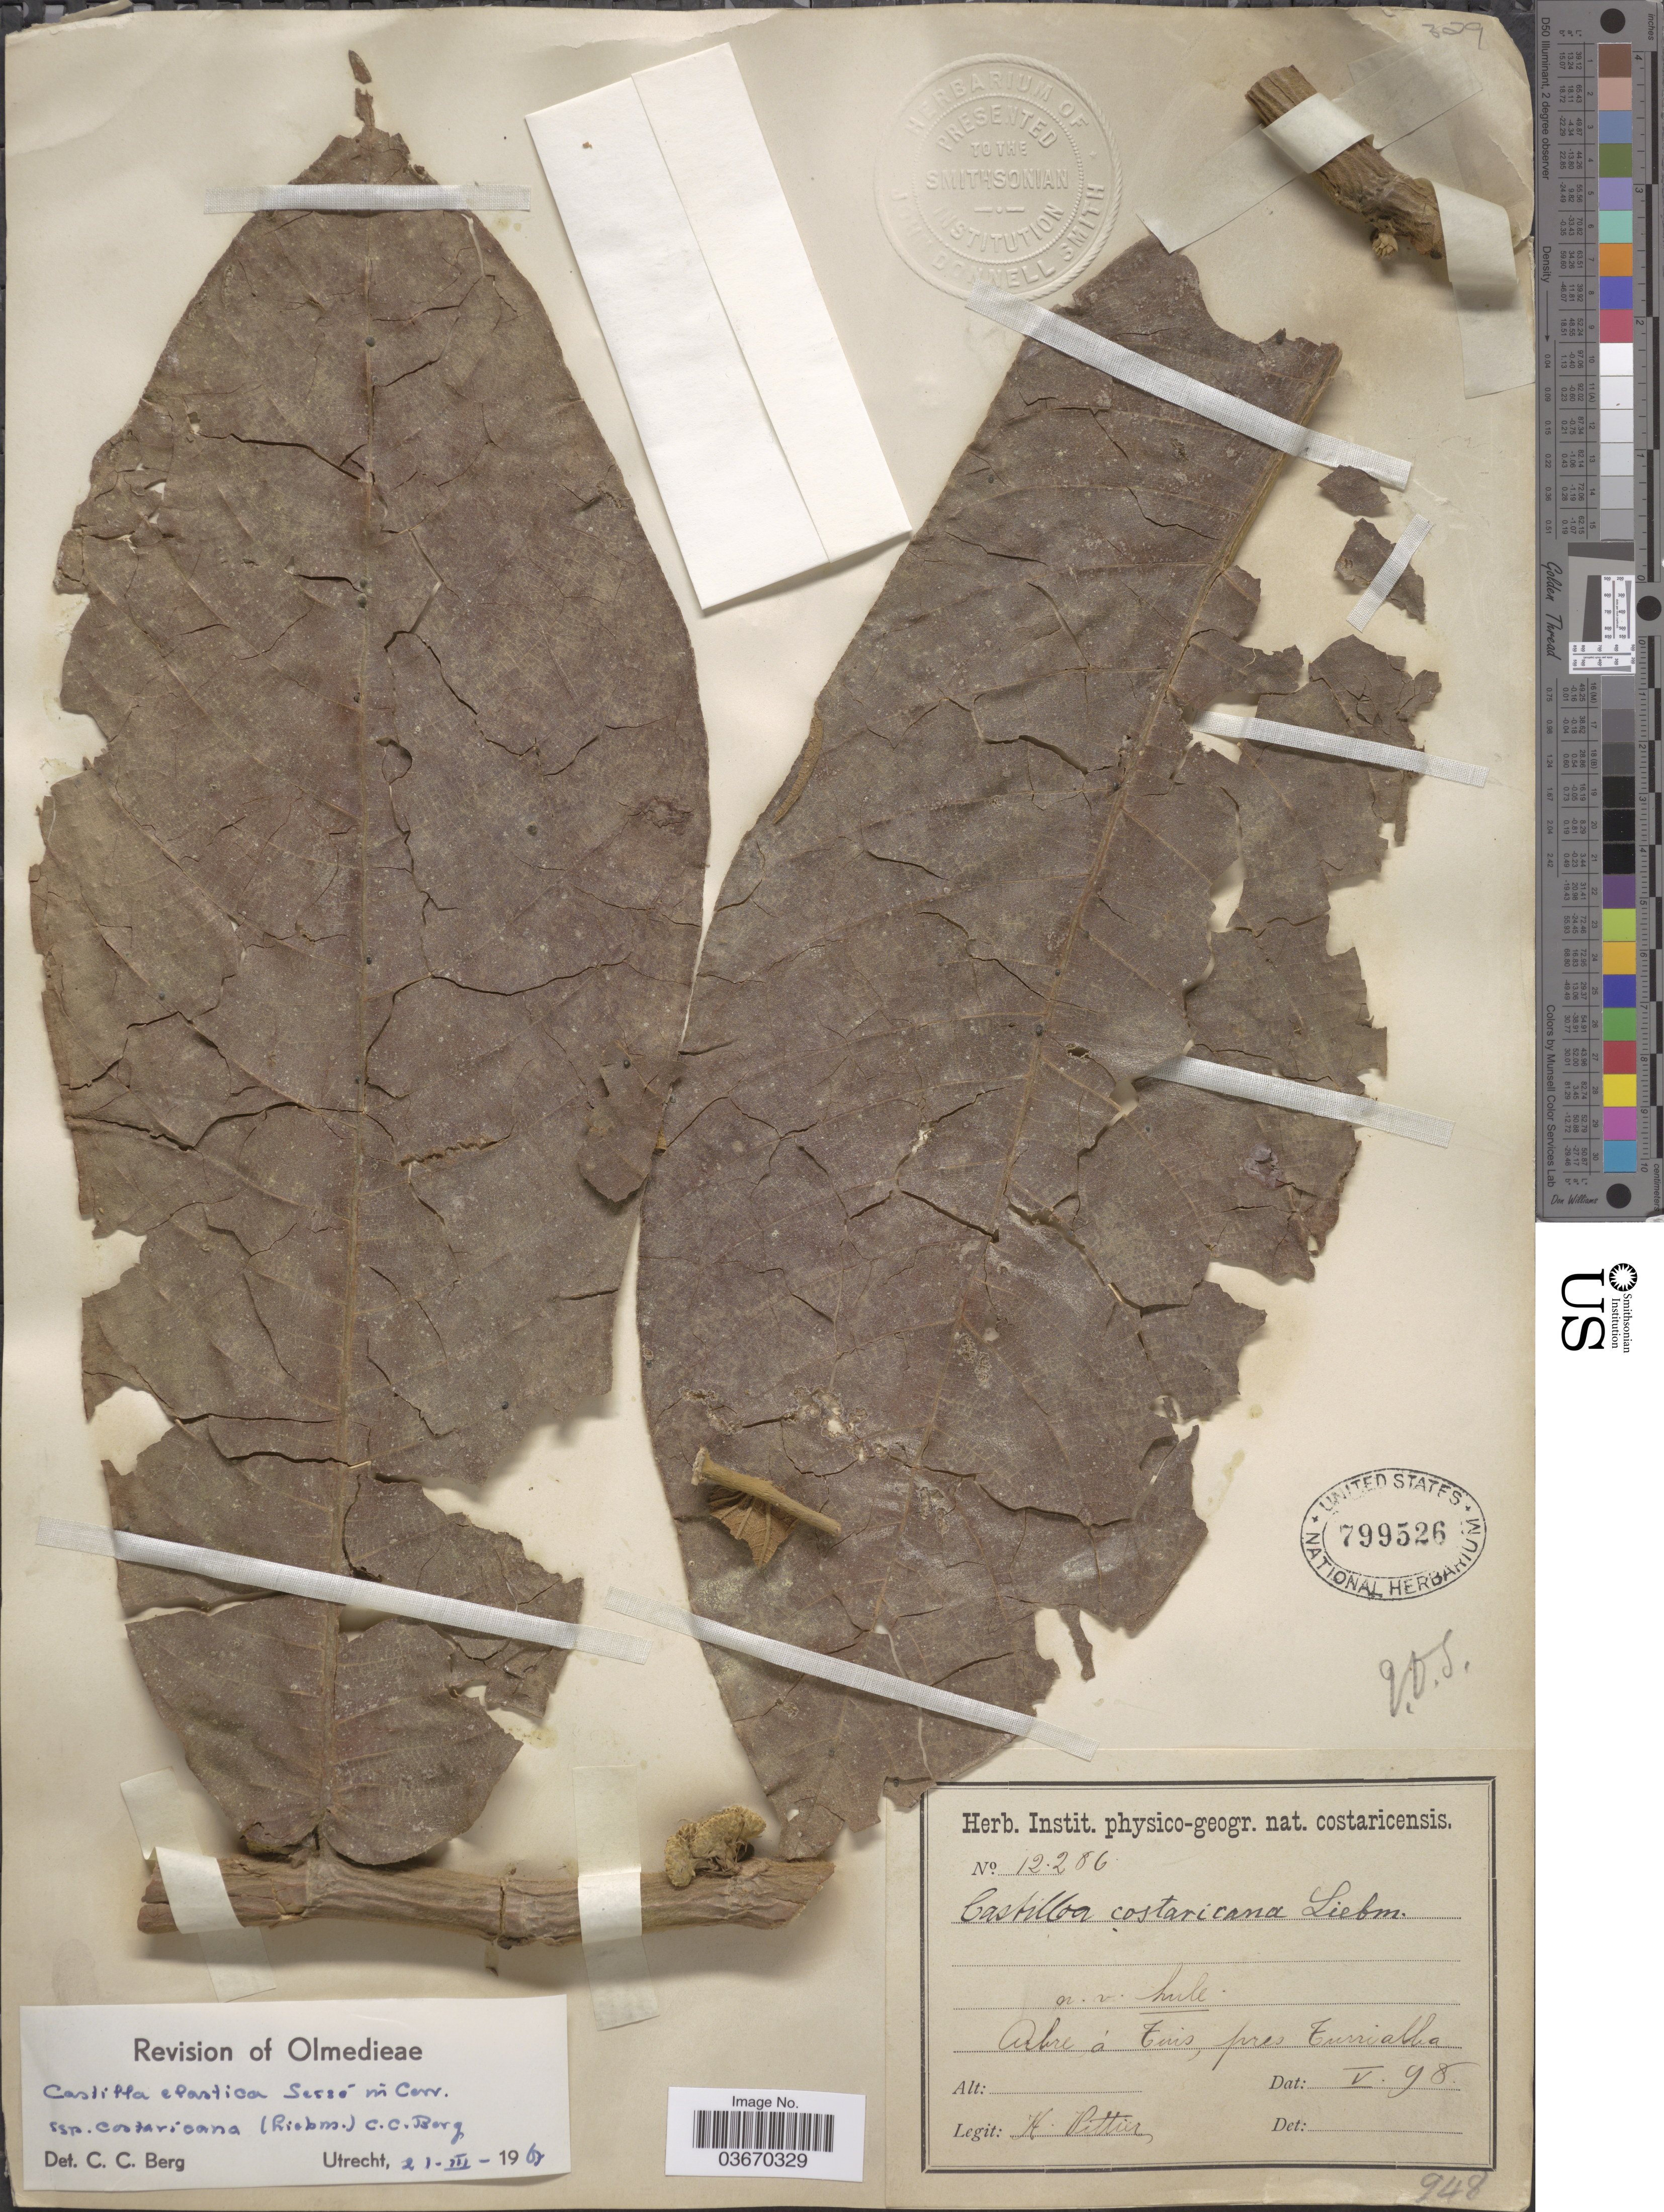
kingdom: Plantae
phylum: Tracheophyta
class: Magnoliopsida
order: Rosales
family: Moraceae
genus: Castilla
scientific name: Castilla elastica subsp. costaricana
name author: (Liebm.) C.C. Berg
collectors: H. F. Pittier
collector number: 12286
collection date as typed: Transcribed d/m/y: /5/98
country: Costa Rica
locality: Arbre á Tuis, pres Turrialba.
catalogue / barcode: US 799526